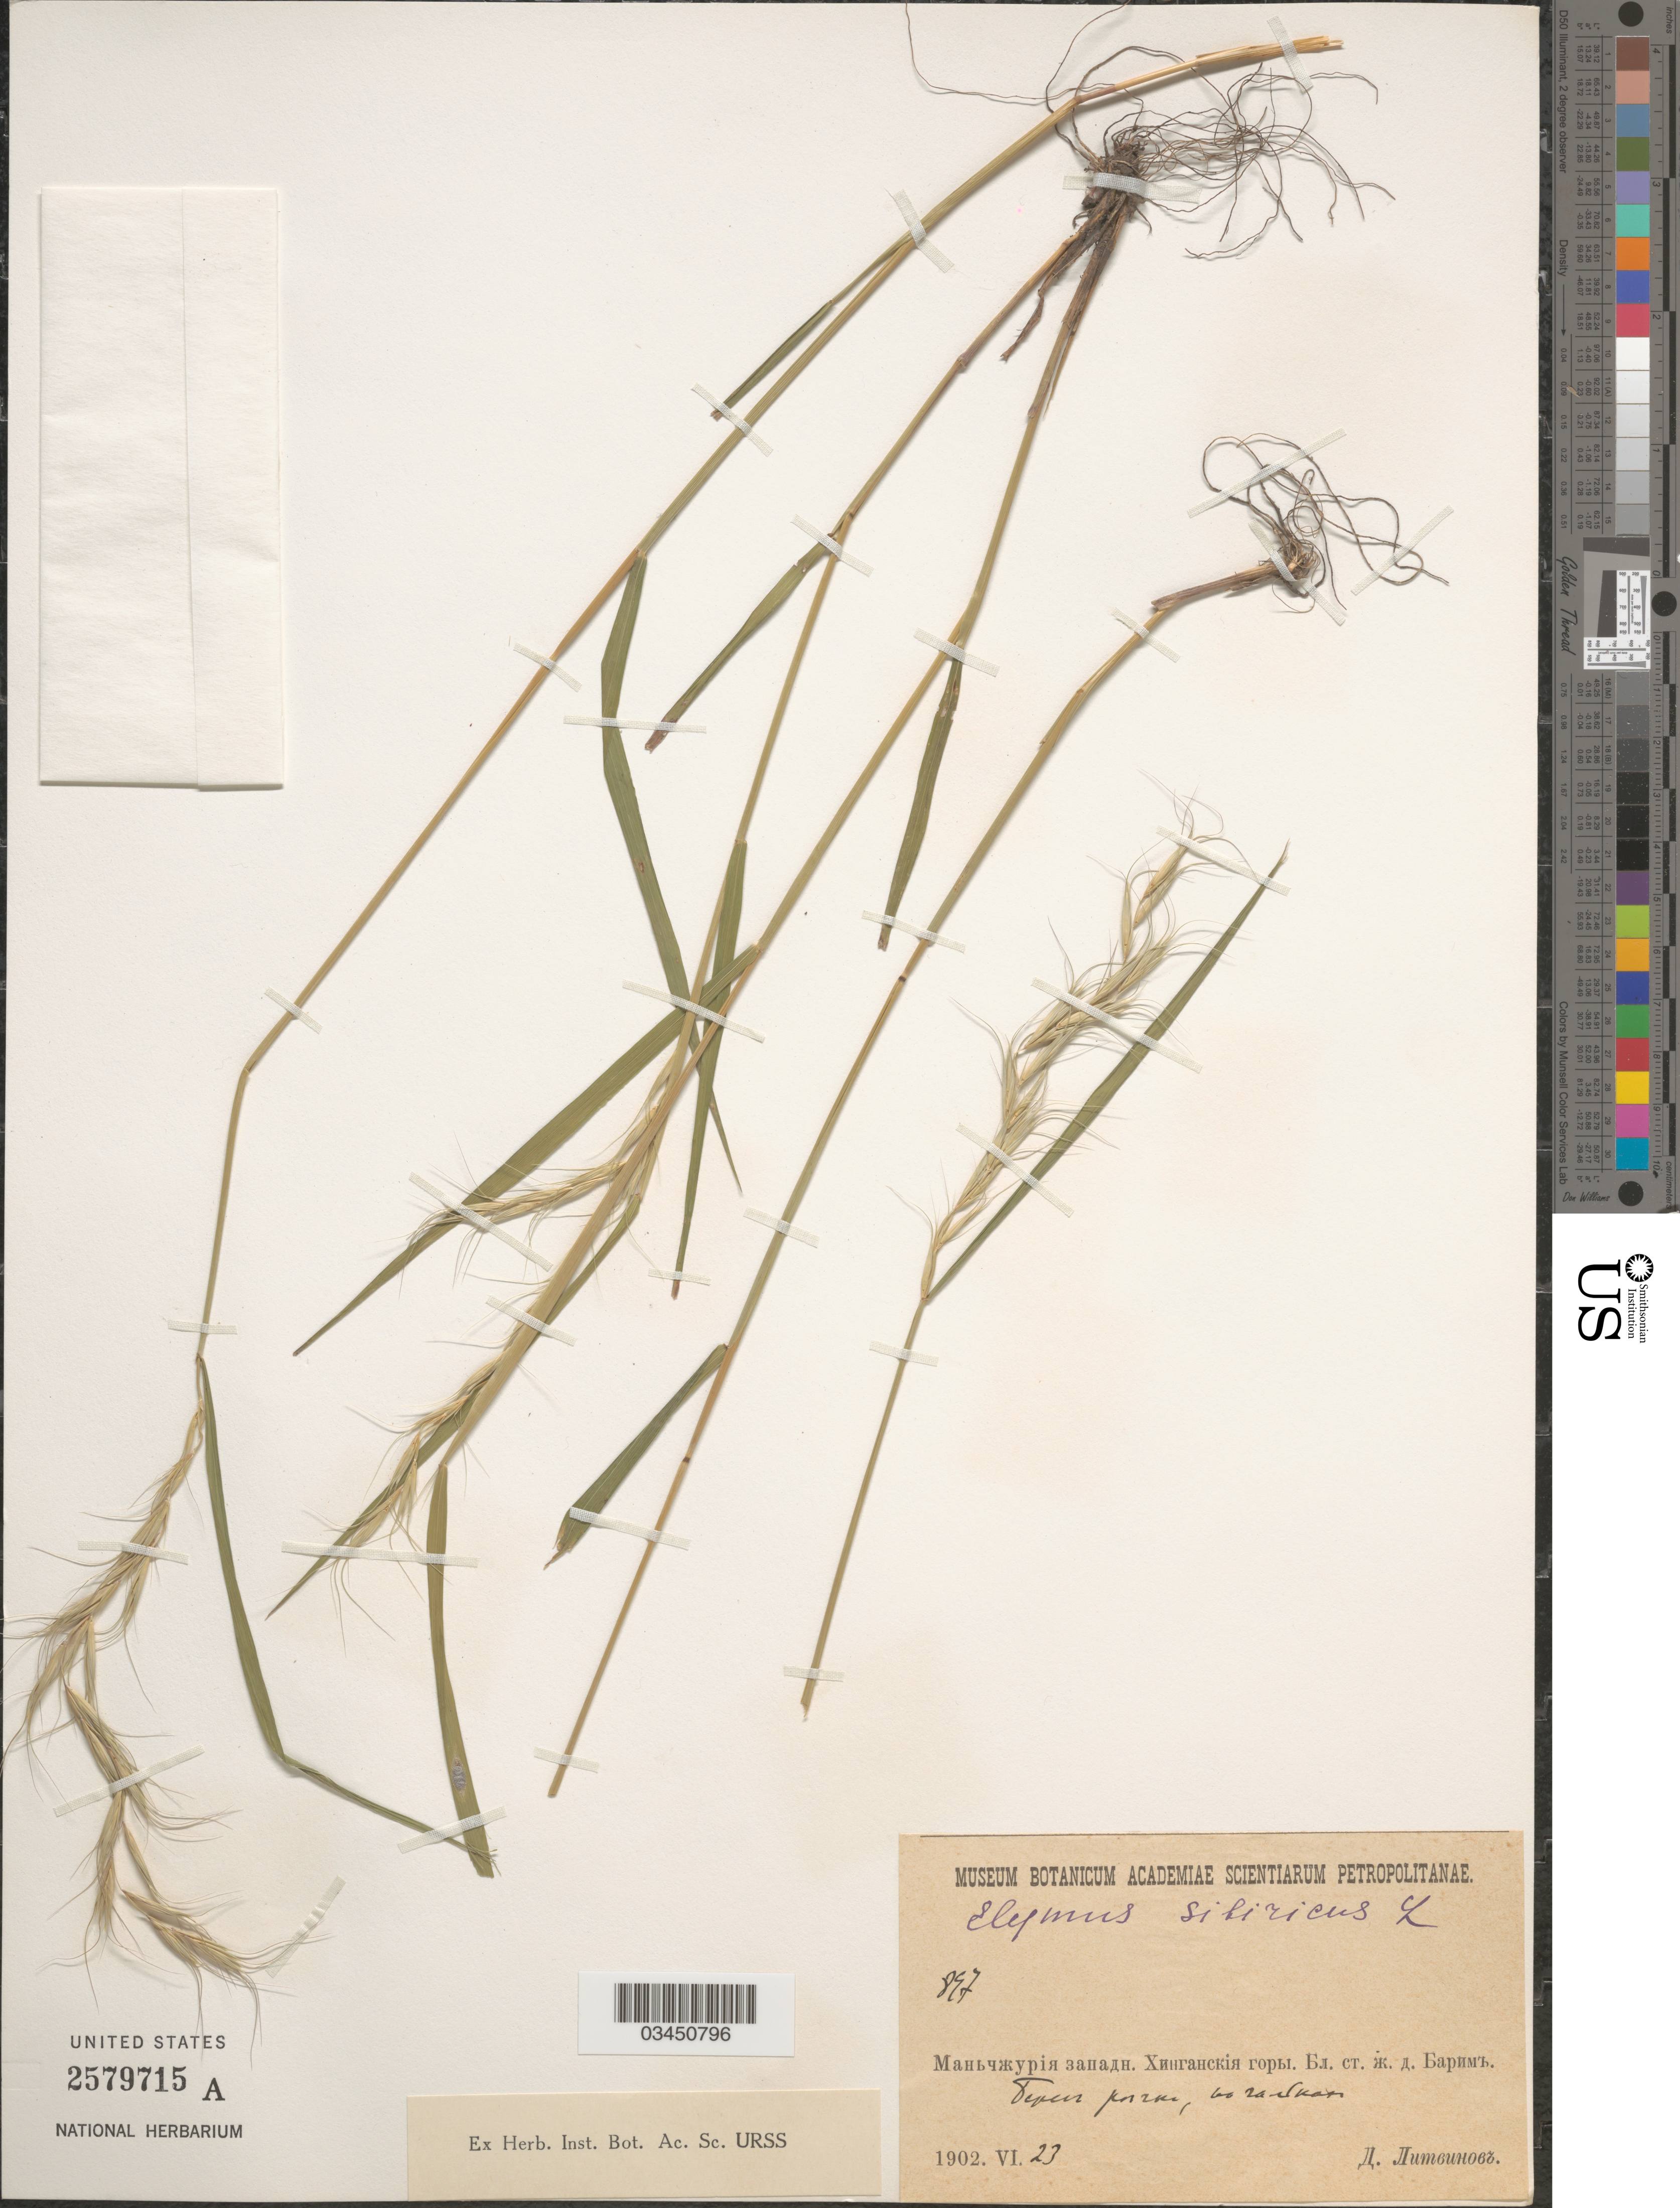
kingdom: Plantae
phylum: Tracheophyta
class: Liliopsida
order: Poales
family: Poaceae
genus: Elymus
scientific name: Elymus sibiricus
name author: L.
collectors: D. Litvinov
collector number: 897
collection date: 1902-06-23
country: China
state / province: Nei Monggol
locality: Hinggan Mts, near railroad station Barim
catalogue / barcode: US 2579715A